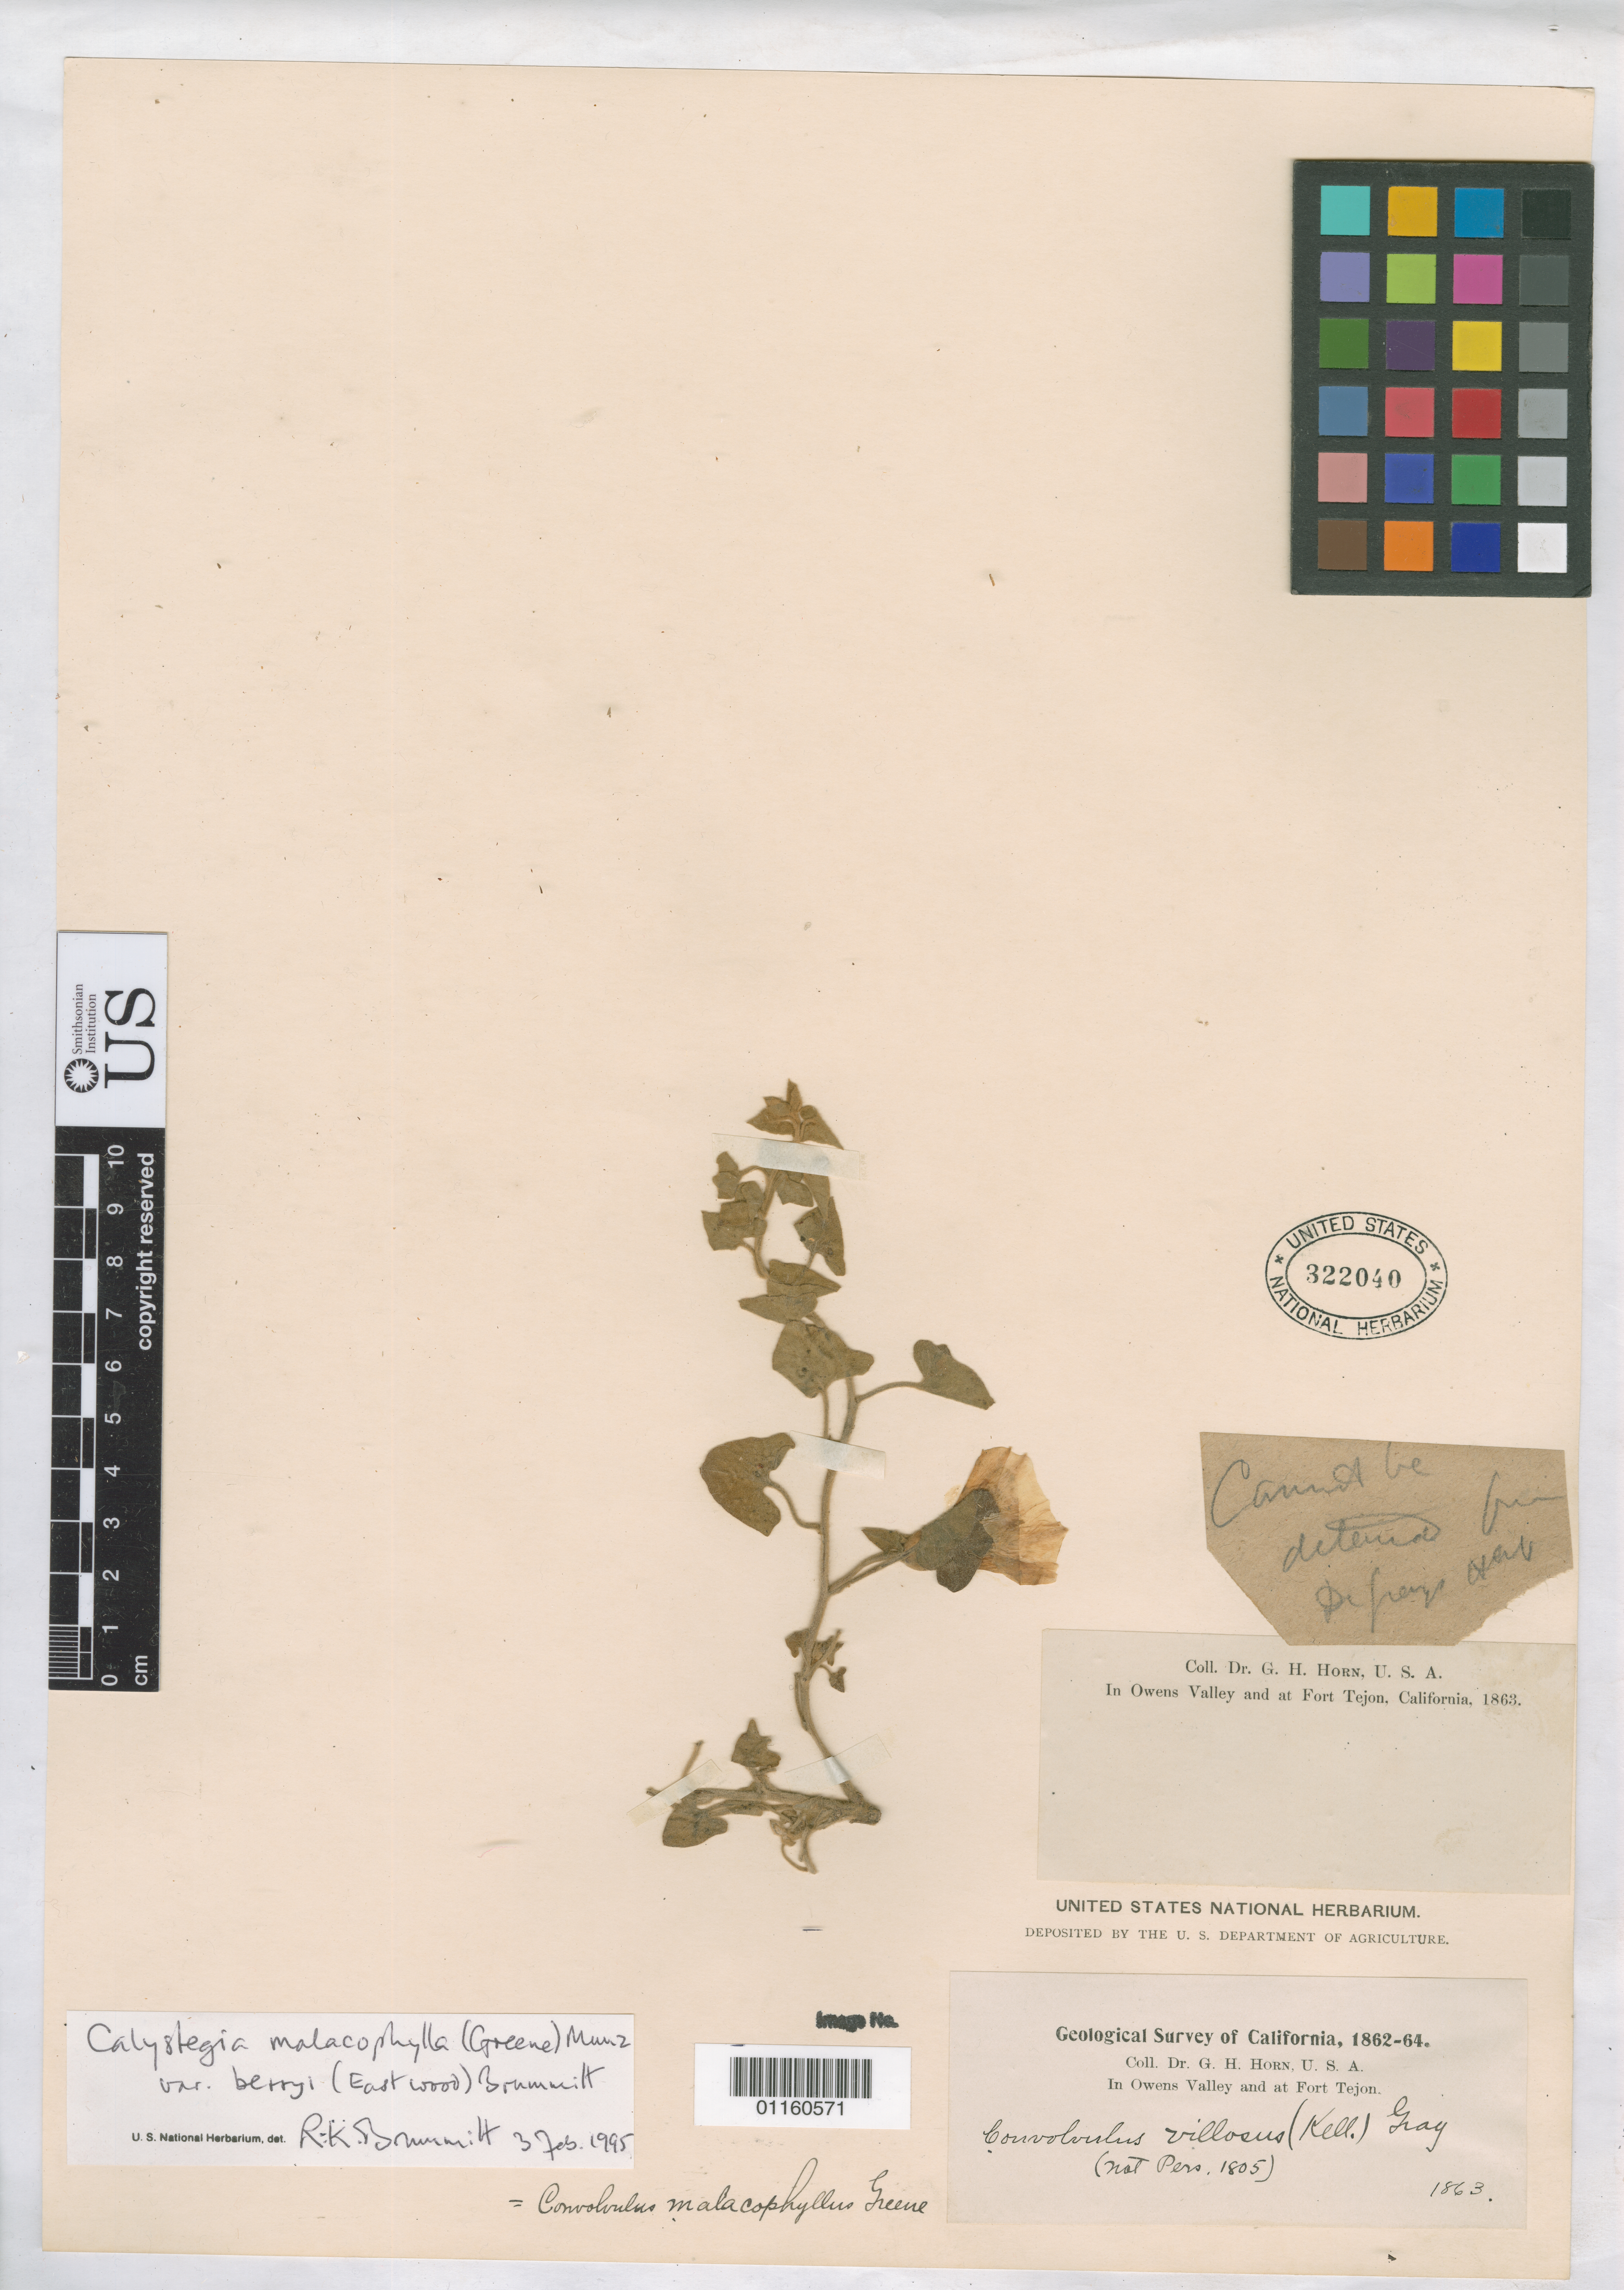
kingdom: Plantae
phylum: Tracheophyta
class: Magnoliopsida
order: Solanales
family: Convolvulaceae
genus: Calystegia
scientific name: Calystegia malacophylla var. berryi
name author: (Eastw.) Brummitt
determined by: Brummitt, R. K.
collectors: G. Horn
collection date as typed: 1963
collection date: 1963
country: United States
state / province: California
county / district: Kern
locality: In Owens Valley and at Fort Tejon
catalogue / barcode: US 322040